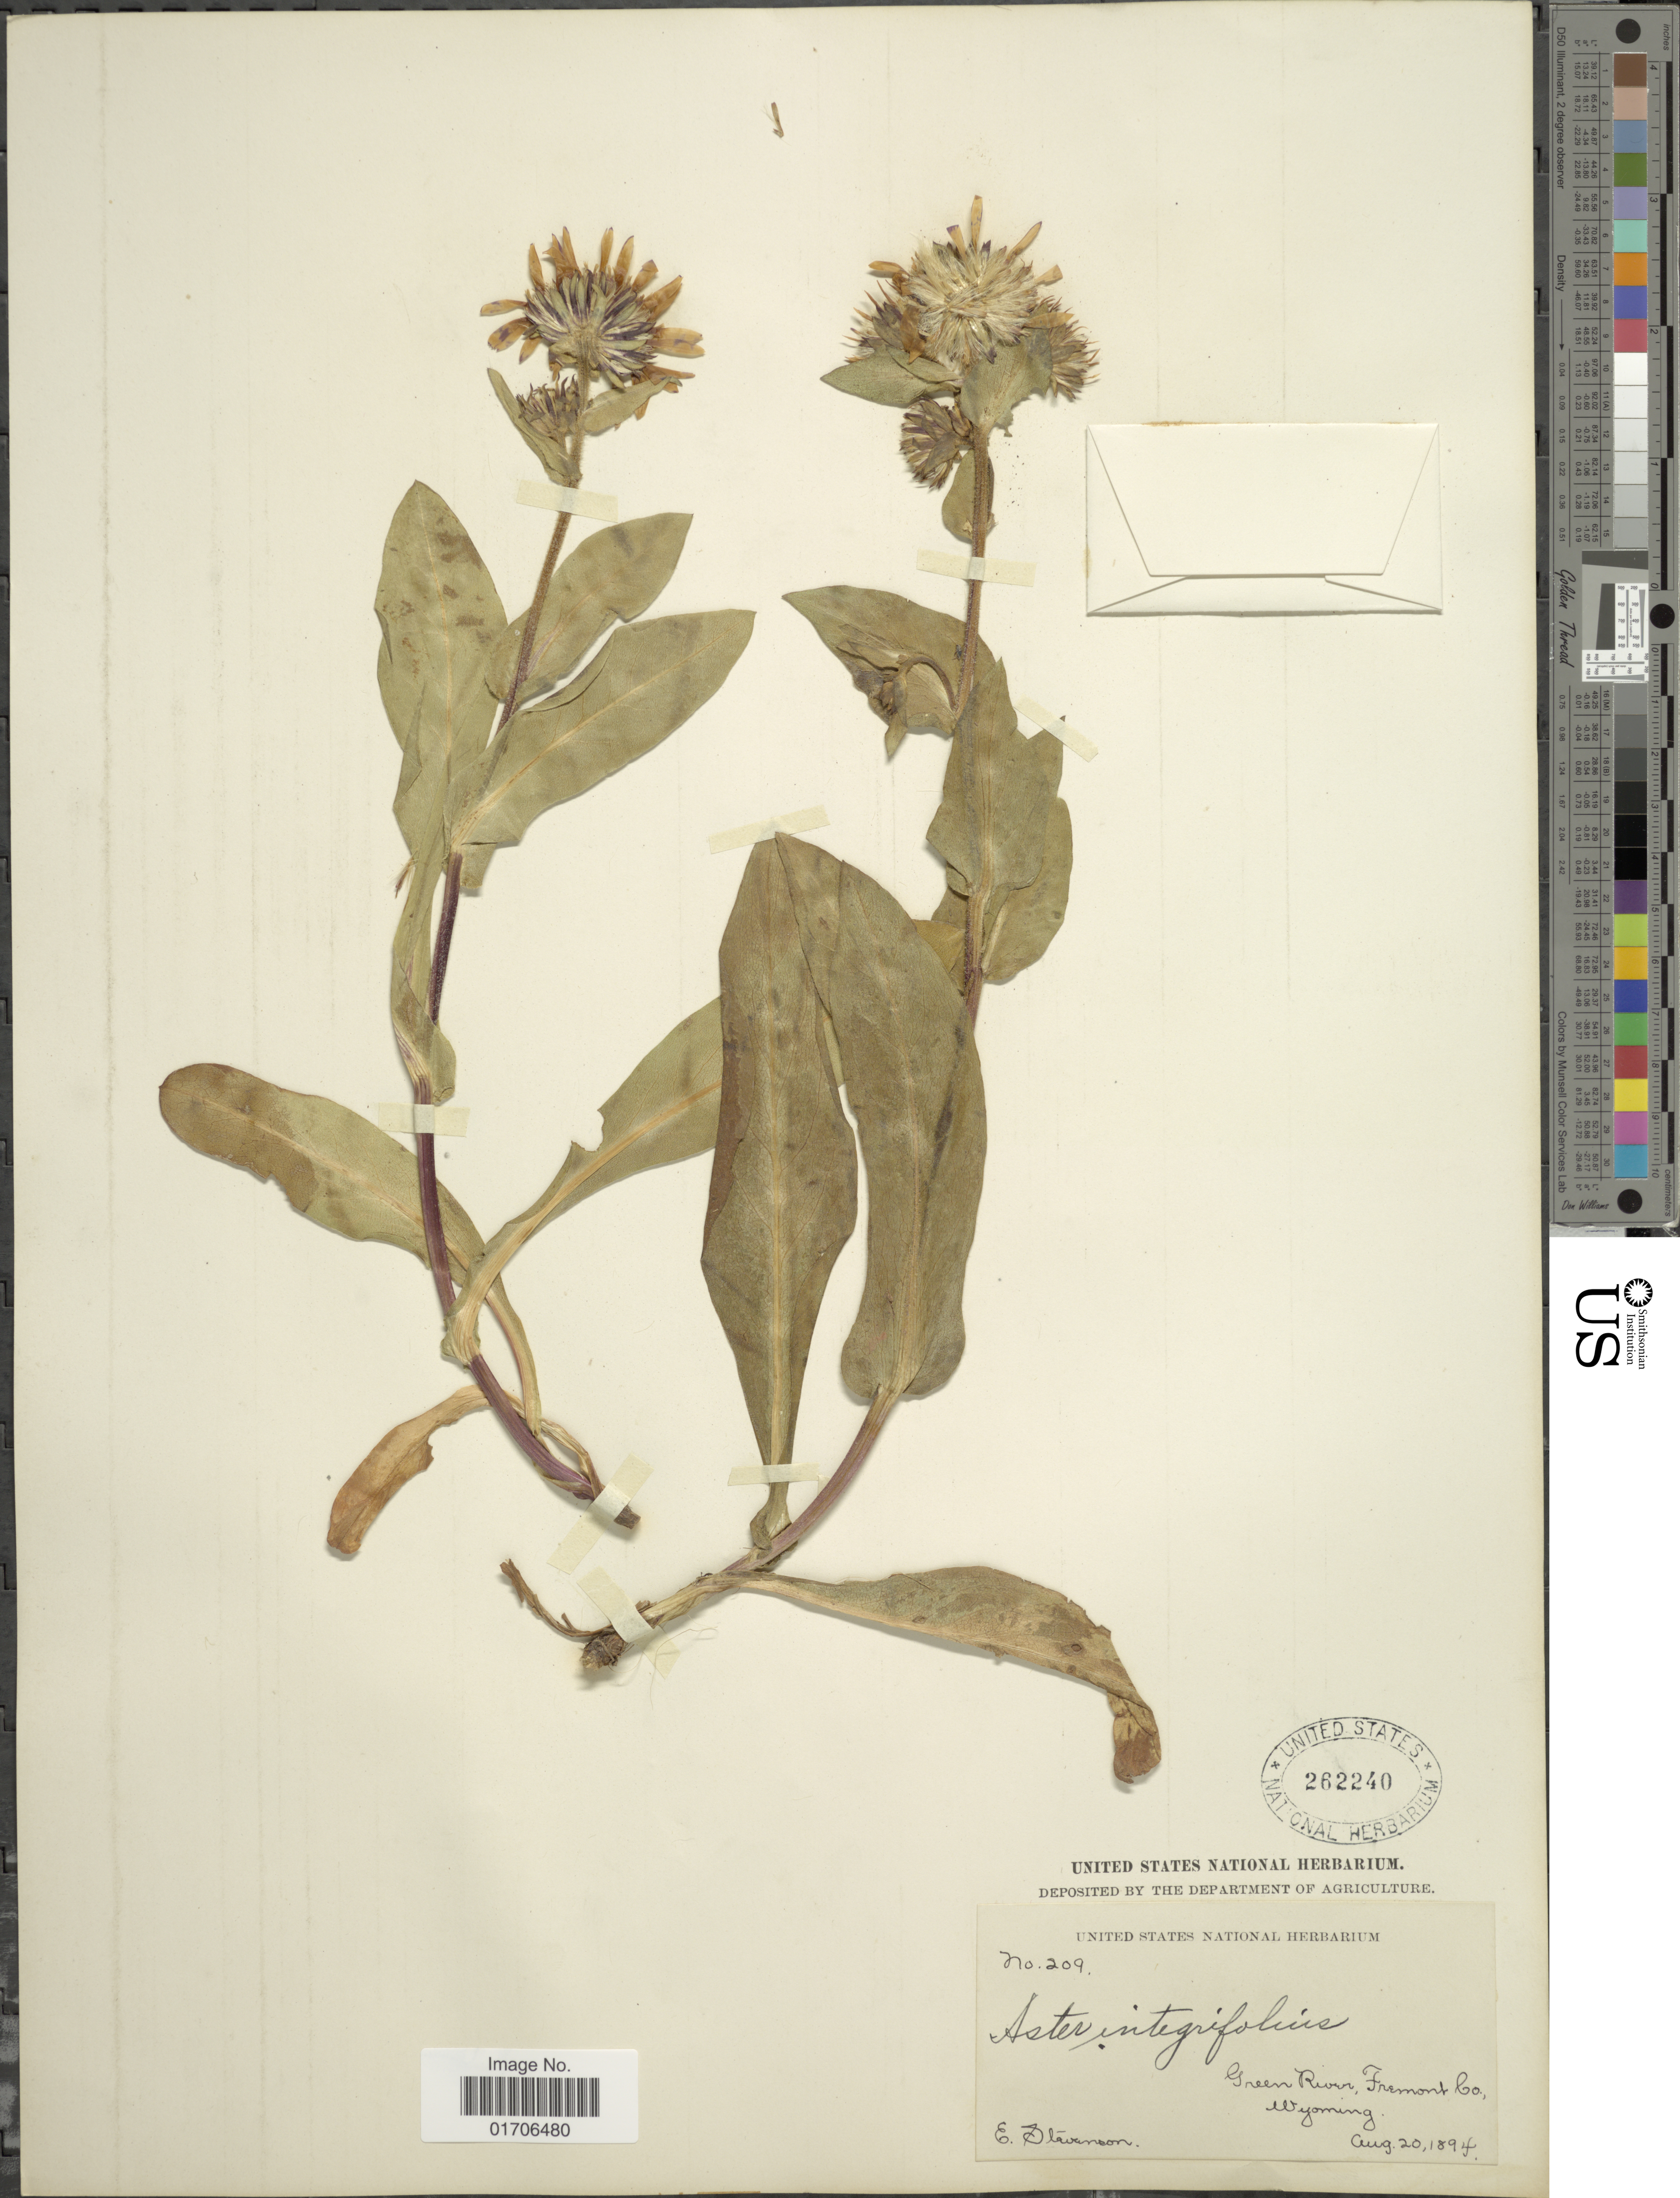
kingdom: Plantae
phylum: Tracheophyta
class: Magnoliopsida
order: Asterales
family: Asteraceae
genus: Eurybia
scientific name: Eurybia integrifolia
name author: (Nutt.) G.L. Nesom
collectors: E. Stevenson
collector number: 209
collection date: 1894-08-20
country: United States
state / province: Wyoming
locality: Green River, Fremont Co.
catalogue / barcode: US 262240